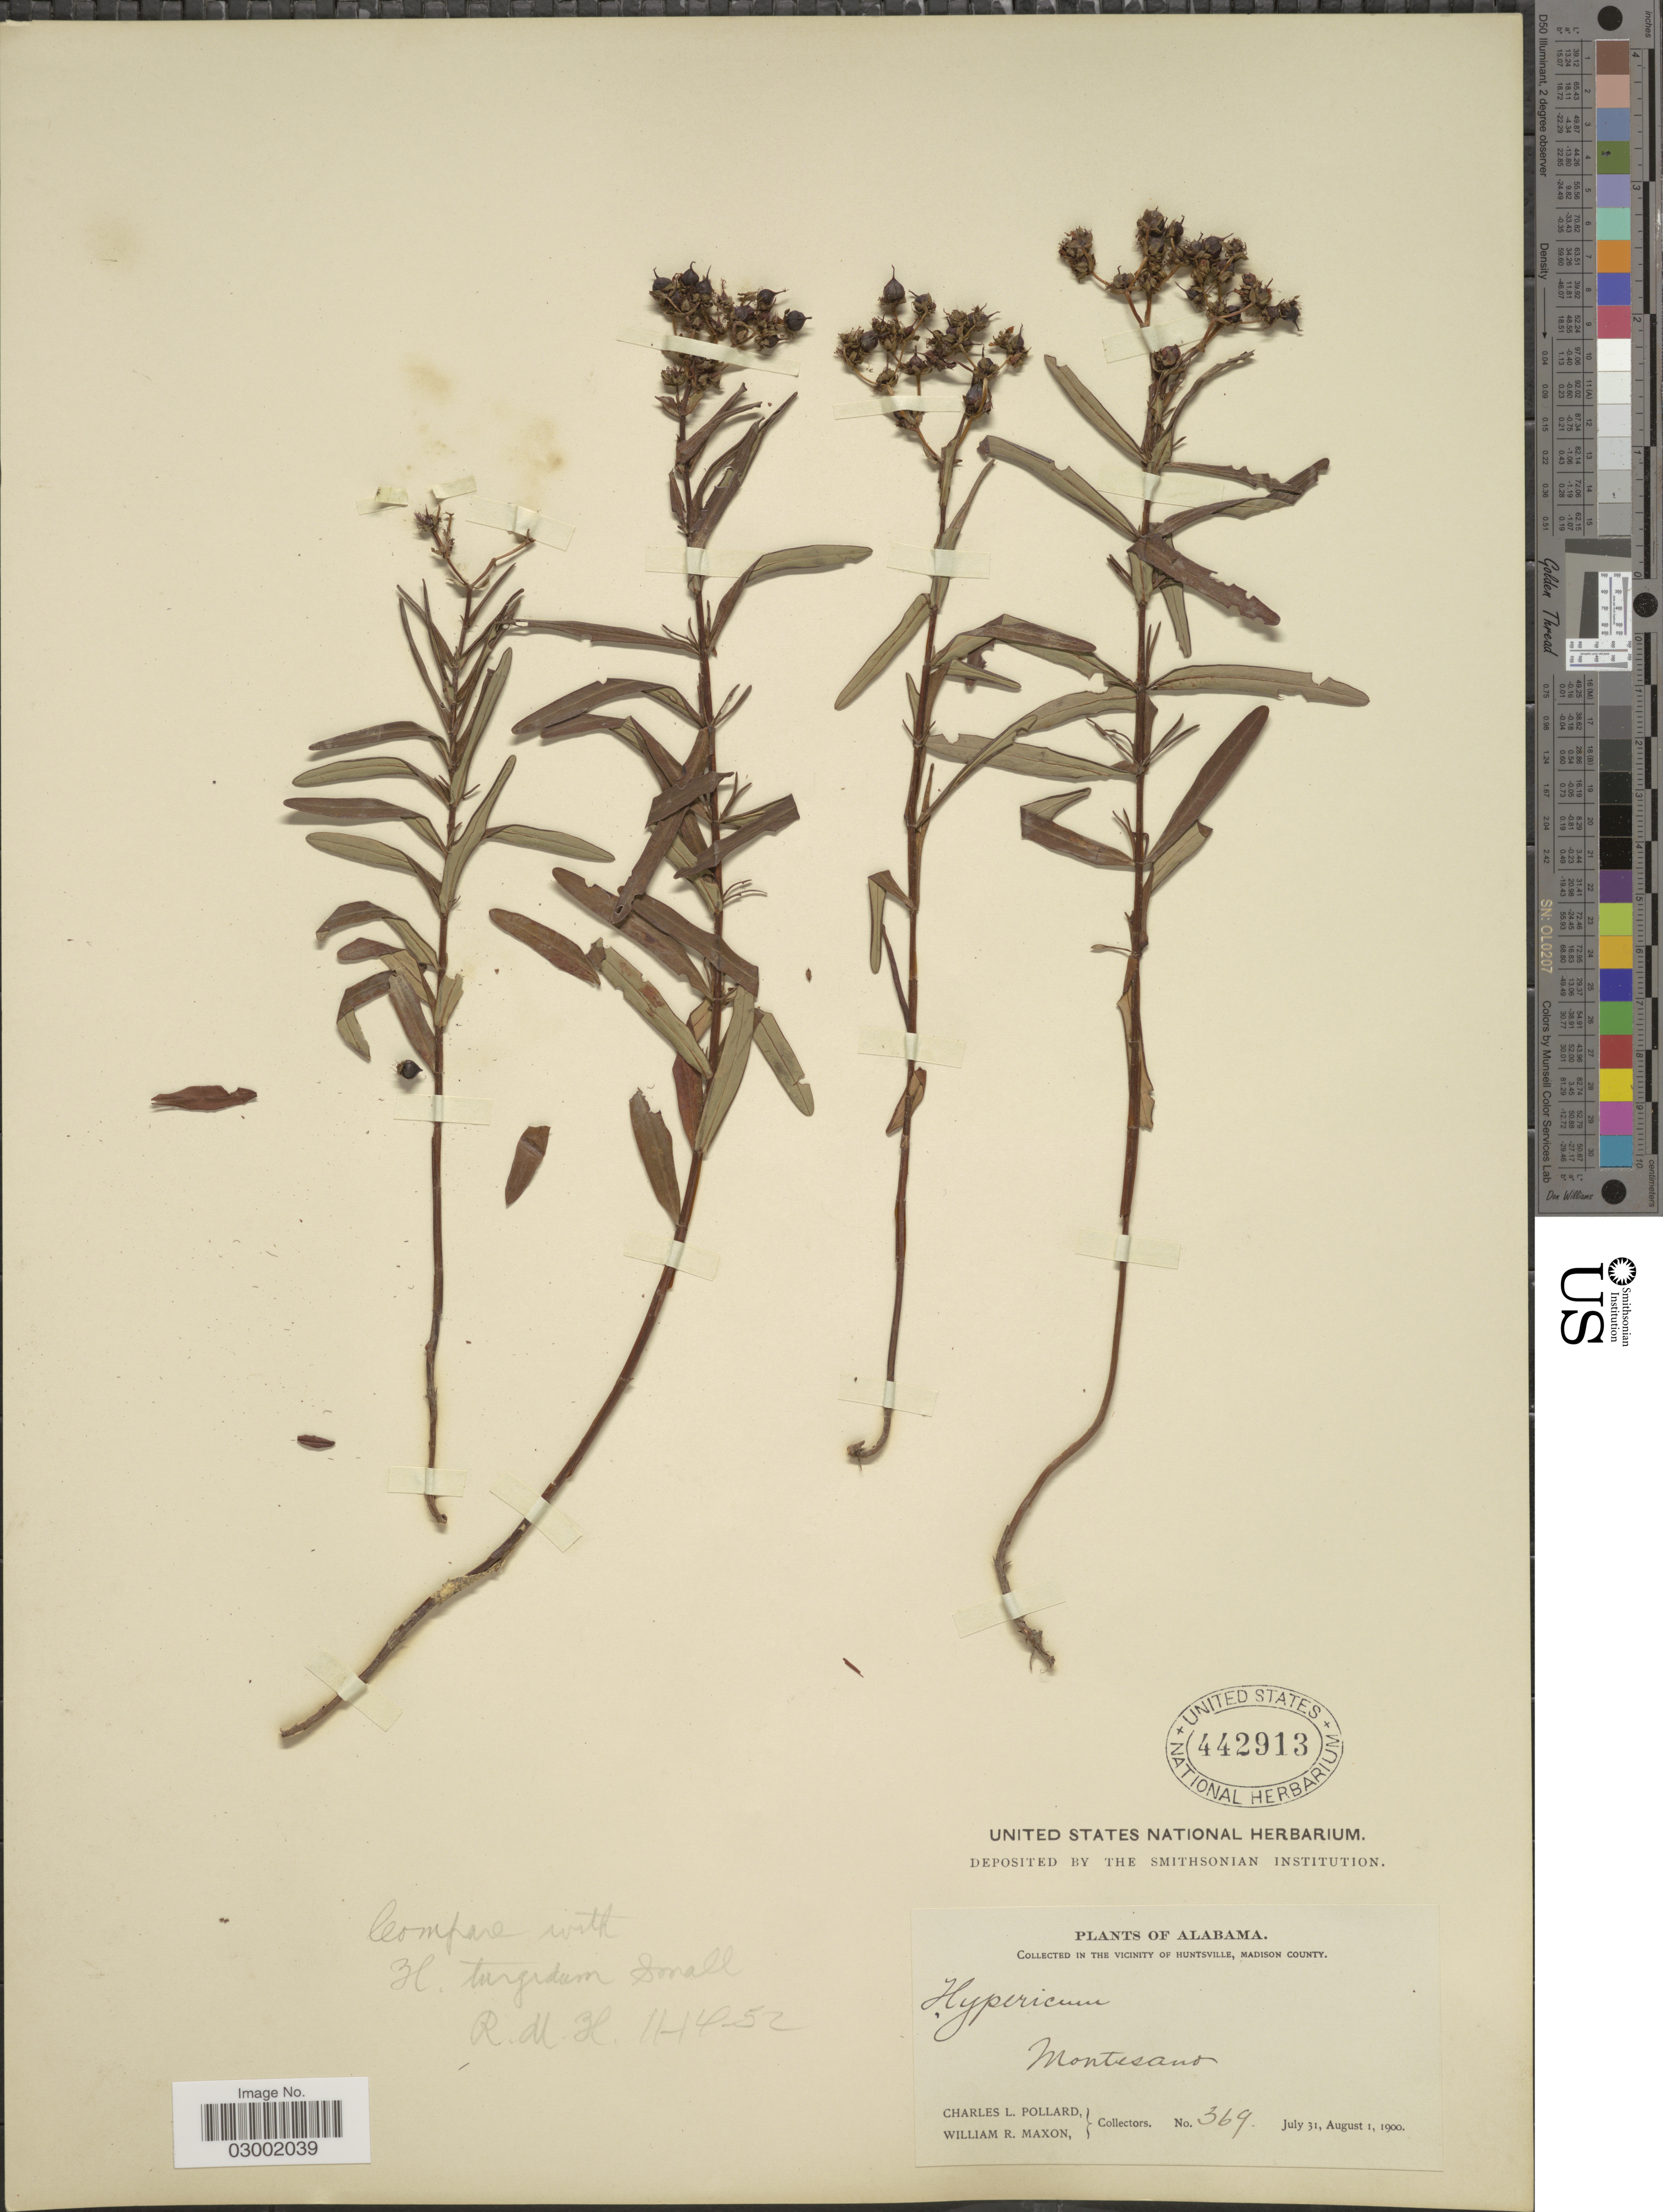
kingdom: Plantae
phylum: Tracheophyta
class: Magnoliopsida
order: Malpighiales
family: Hypericaceae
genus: Hypericum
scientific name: Hypericum opacum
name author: Torr. & A. Gray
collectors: C. L. Pollard & W. R. Maxon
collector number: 369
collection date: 1900-07-31/1900-08-01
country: United States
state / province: Alabama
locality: In the Vicinity of Huntsville, Madison County. Montesand.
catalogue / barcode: US 442913